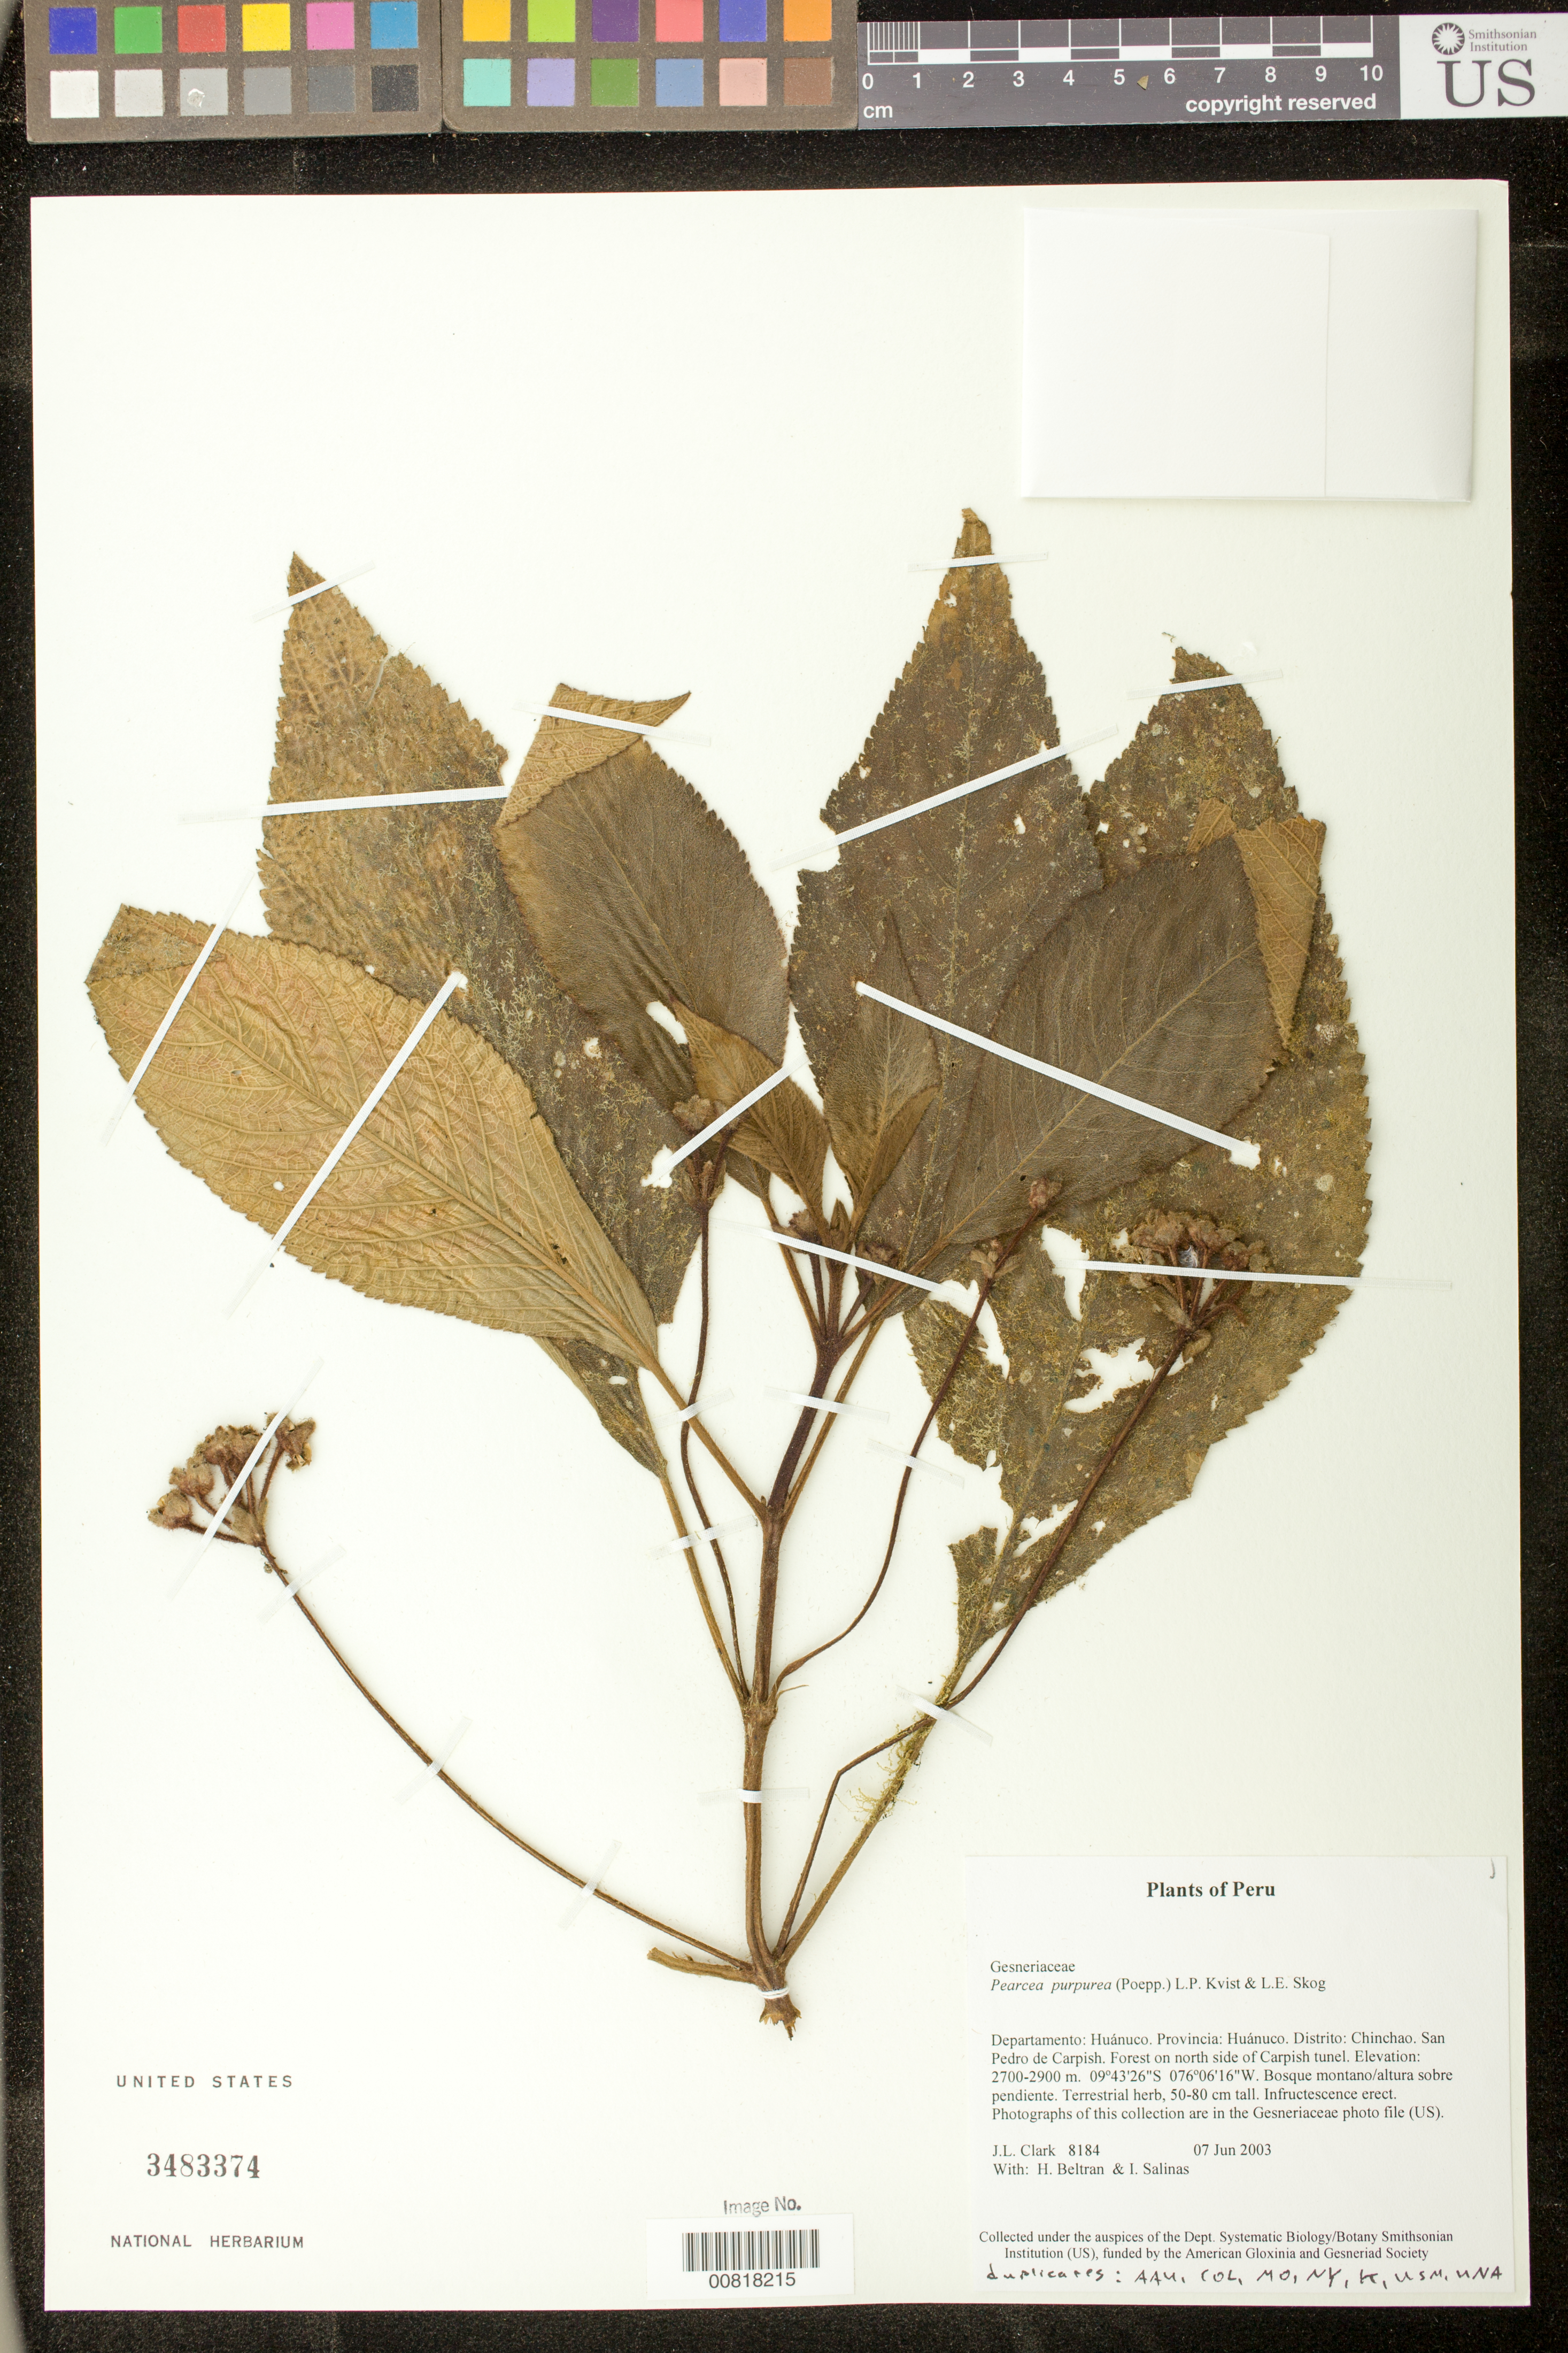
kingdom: Plantae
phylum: Tracheophyta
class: Magnoliopsida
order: Lamiales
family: Gesneriaceae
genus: Pearcea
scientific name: Pearcea purpurea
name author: (Poepp.) L.P. Kvist & L.E. Skog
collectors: J. L. Clark, H. Beltran & I. Salinas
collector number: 8184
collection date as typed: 07 Jun 2003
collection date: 2003-06-07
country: Peru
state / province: Huánuco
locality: Huánuco. Distrito: Chinchao. San Pedro de Carpish. Forest on north side of Carpish tunel.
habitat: Bosque montano/altura sobre pendiente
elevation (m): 2700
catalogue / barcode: US 3483374